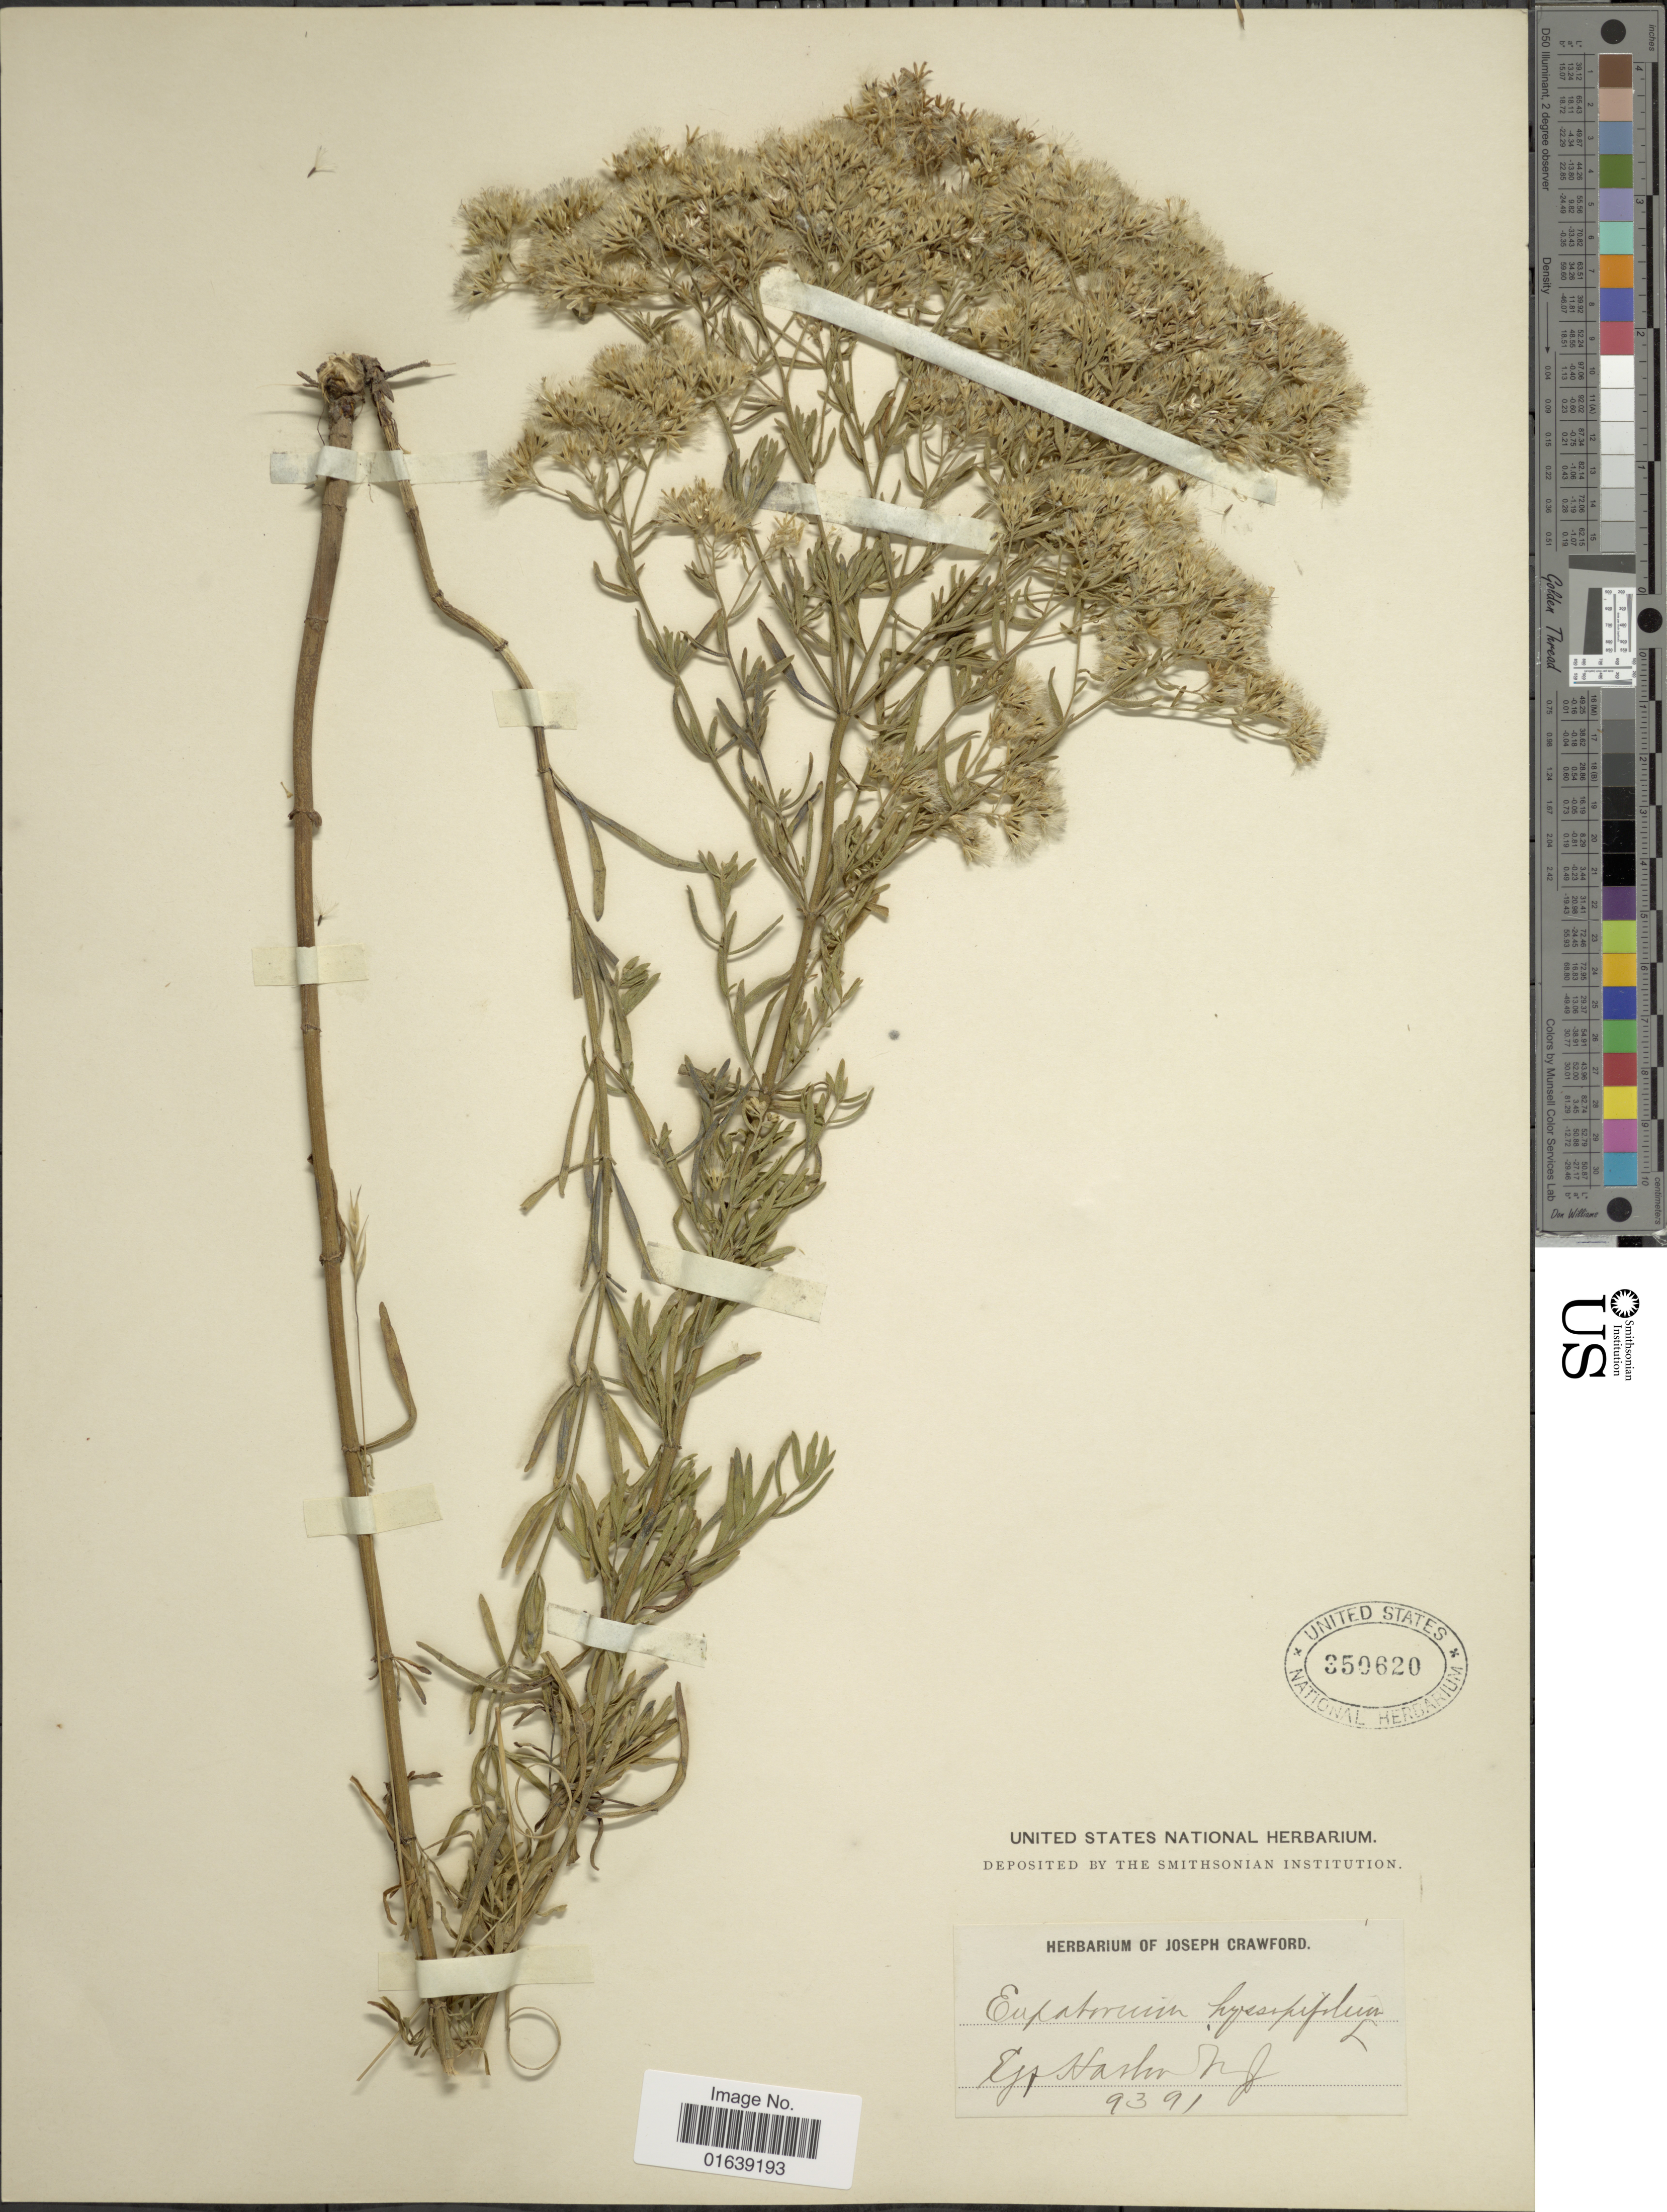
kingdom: Plantae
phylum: Tracheophyta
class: Magnoliopsida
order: Asterales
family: Asteraceae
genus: Eupatorium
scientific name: Eupatorium hyssopifolium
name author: L.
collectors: ex herb. Joseph Crawford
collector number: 9391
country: United States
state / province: New Jersey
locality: Egg Harbor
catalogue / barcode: US 350620